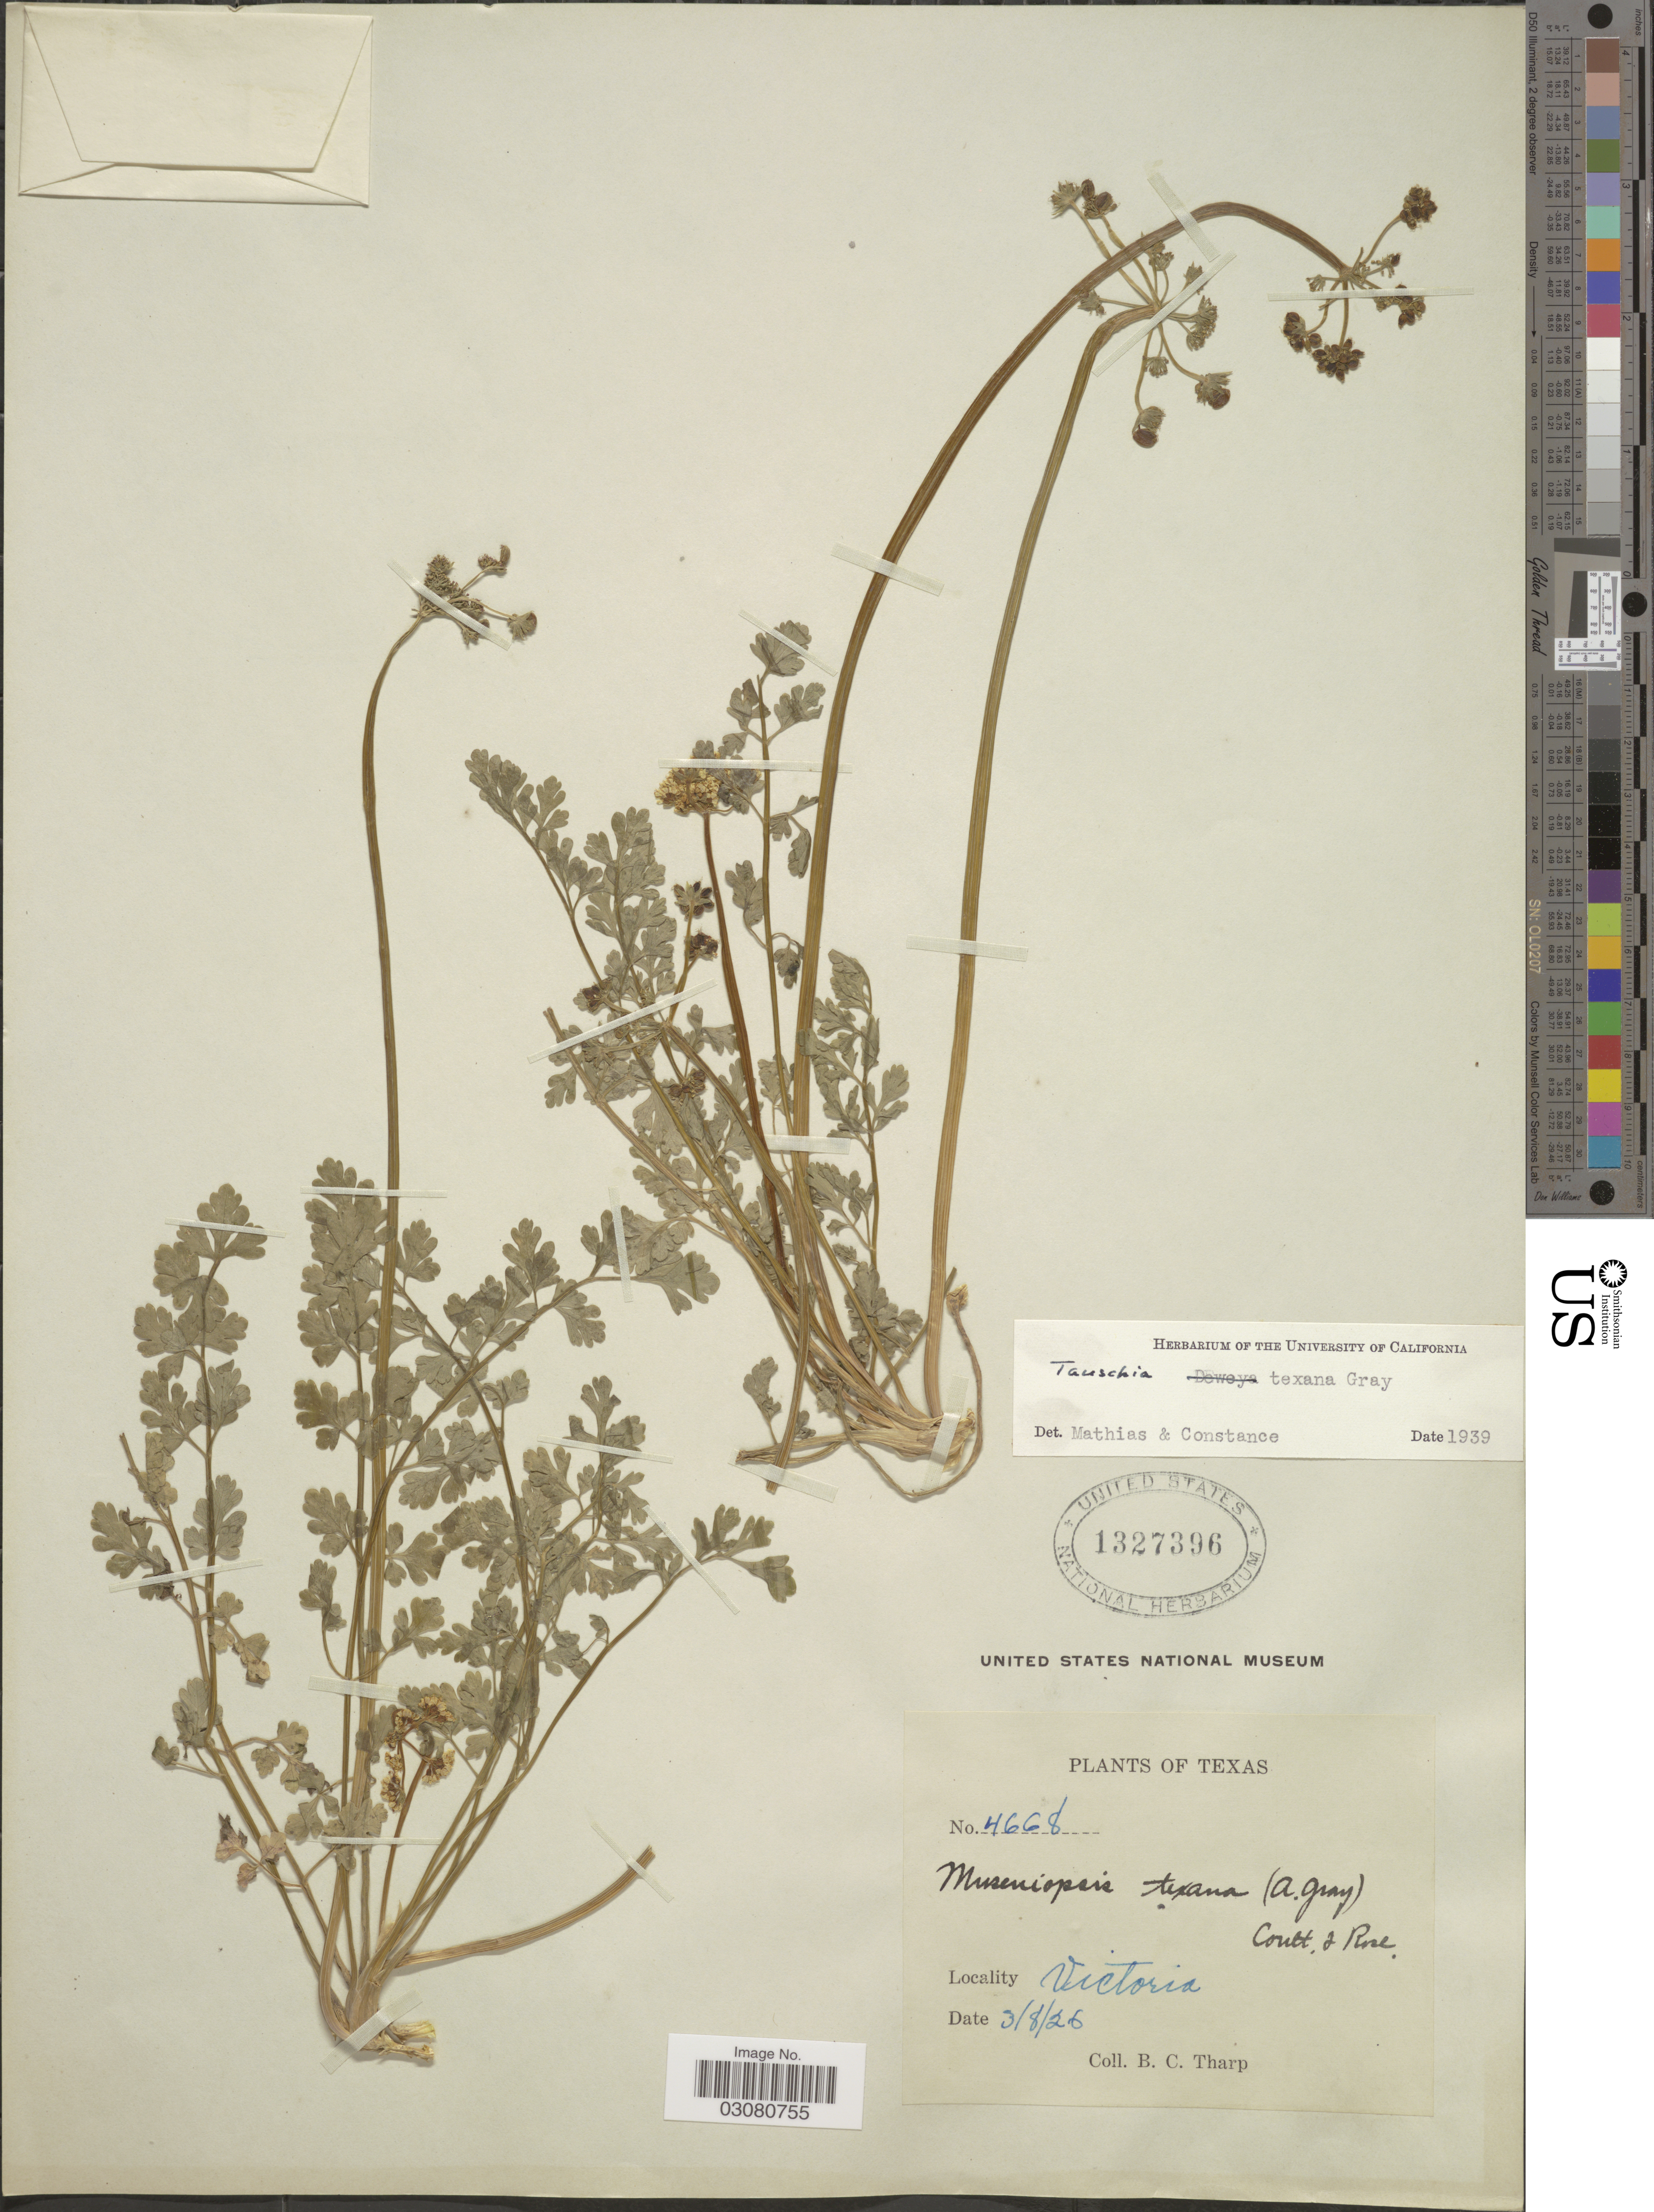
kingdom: Plantae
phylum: Tracheophyta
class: Magnoliopsida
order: Apiales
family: Apiaceae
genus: Tauschia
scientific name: Tauschia texana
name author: A. Gray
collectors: B. C. Tharp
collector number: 4668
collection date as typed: Transcribed d/m/y: 8/3/26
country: United States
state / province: Texas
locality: Victoria.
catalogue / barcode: US 1327396